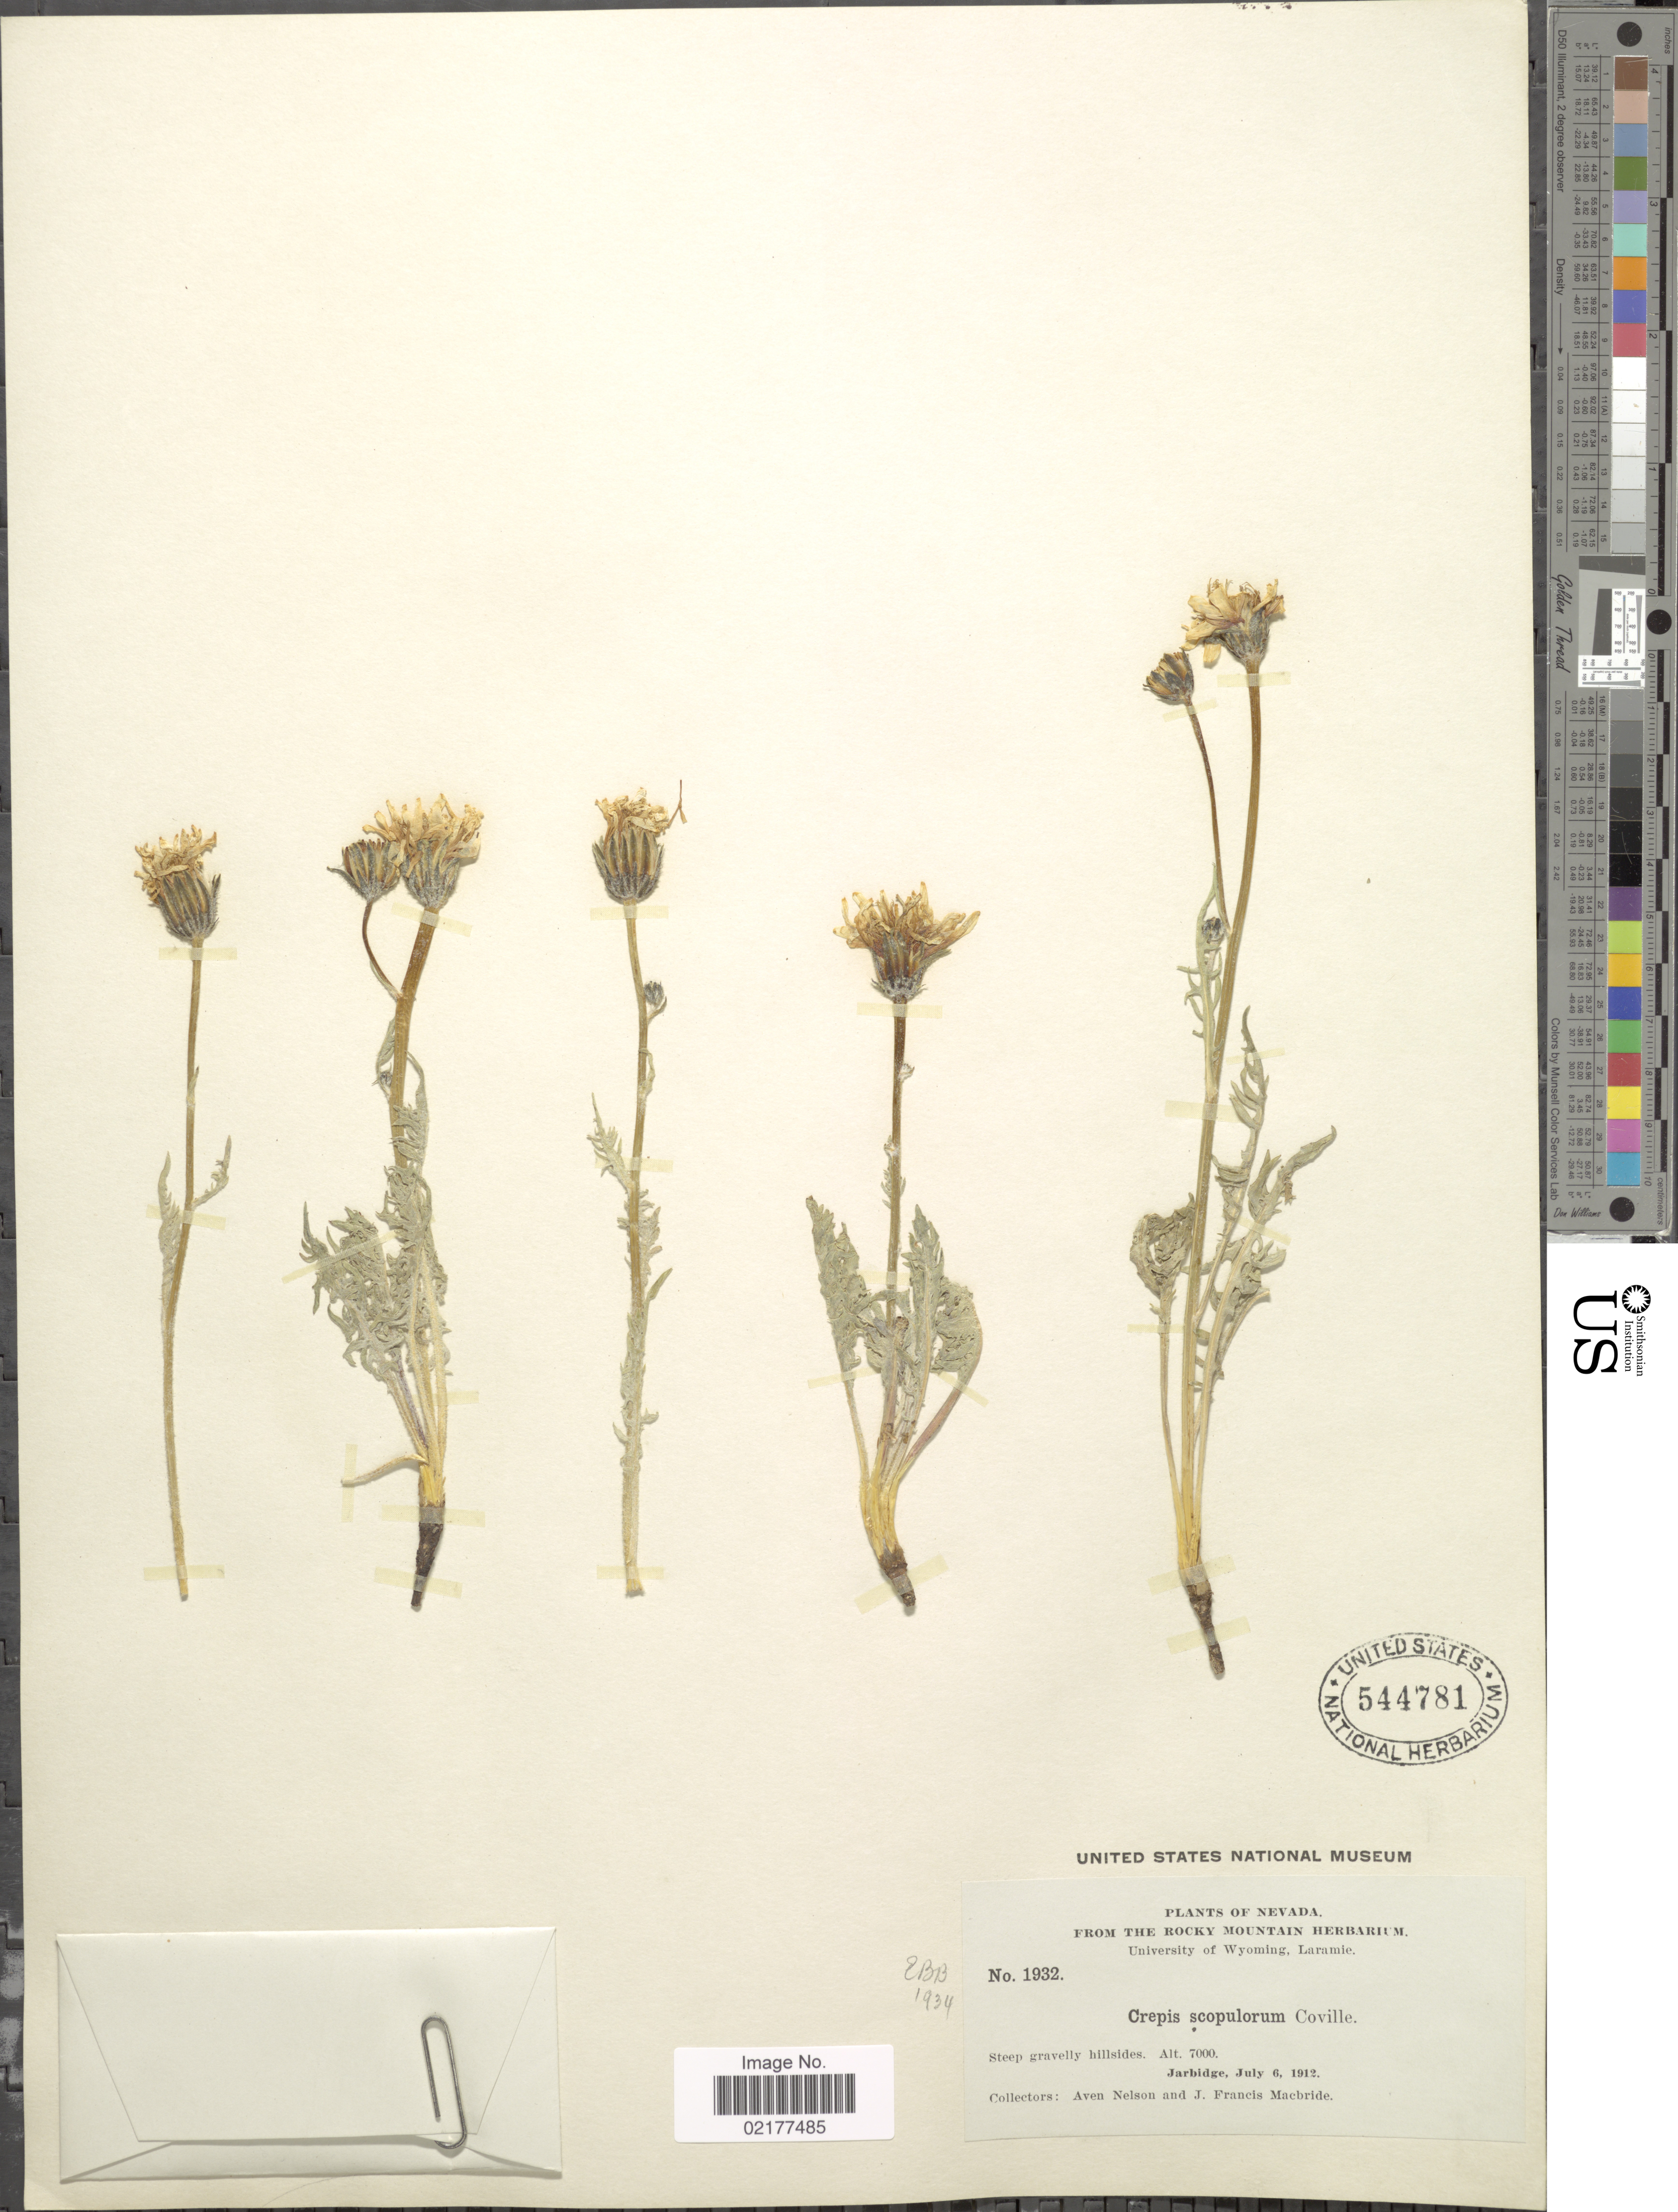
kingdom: Plantae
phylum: Tracheophyta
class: Magnoliopsida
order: Asterales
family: Asteraceae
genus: Crepis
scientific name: Crepis modocensis subsp. modocensis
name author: Greene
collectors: A. Nelson & J. F. Macbride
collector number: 1932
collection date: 1912-07-06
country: United States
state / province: Nevada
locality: Jarbidge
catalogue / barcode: US 544781